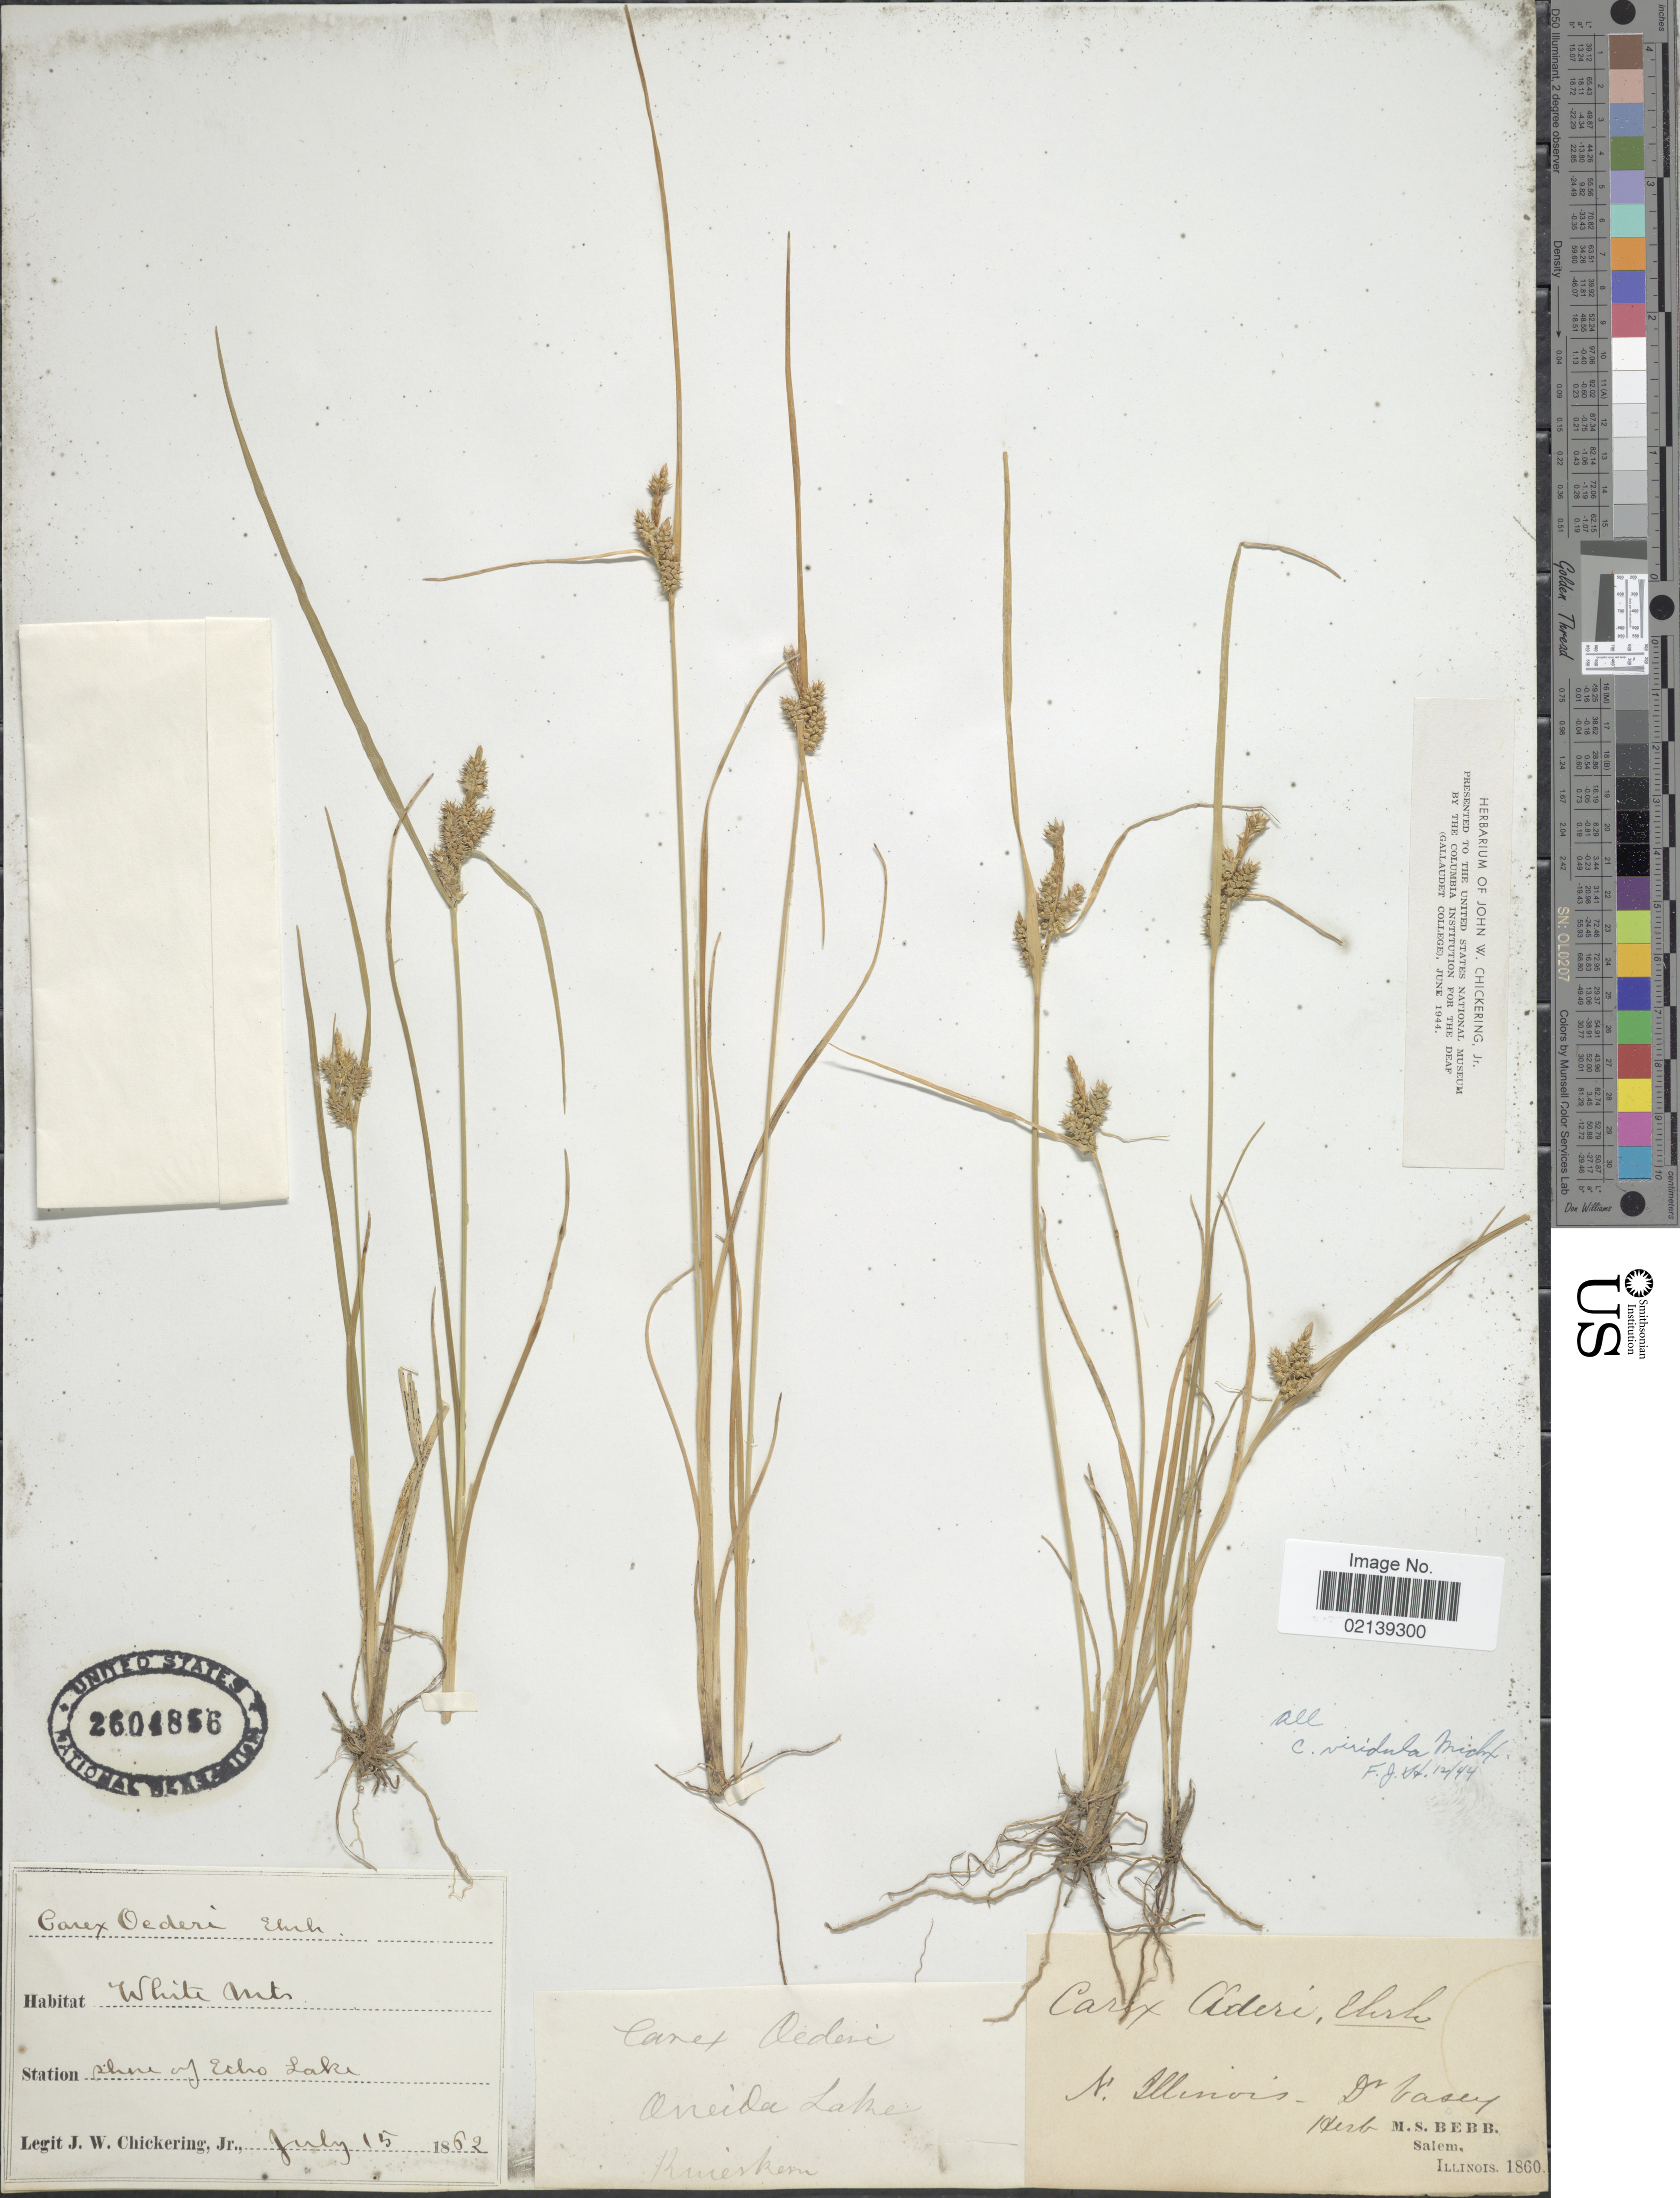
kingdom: Plantae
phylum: Tracheophyta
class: Liliopsida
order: Poales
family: Cyperaceae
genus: Carex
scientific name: Carex oederi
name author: Retz.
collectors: Knieskern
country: United States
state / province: New York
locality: Oneida Lake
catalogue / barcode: US 2604856-2